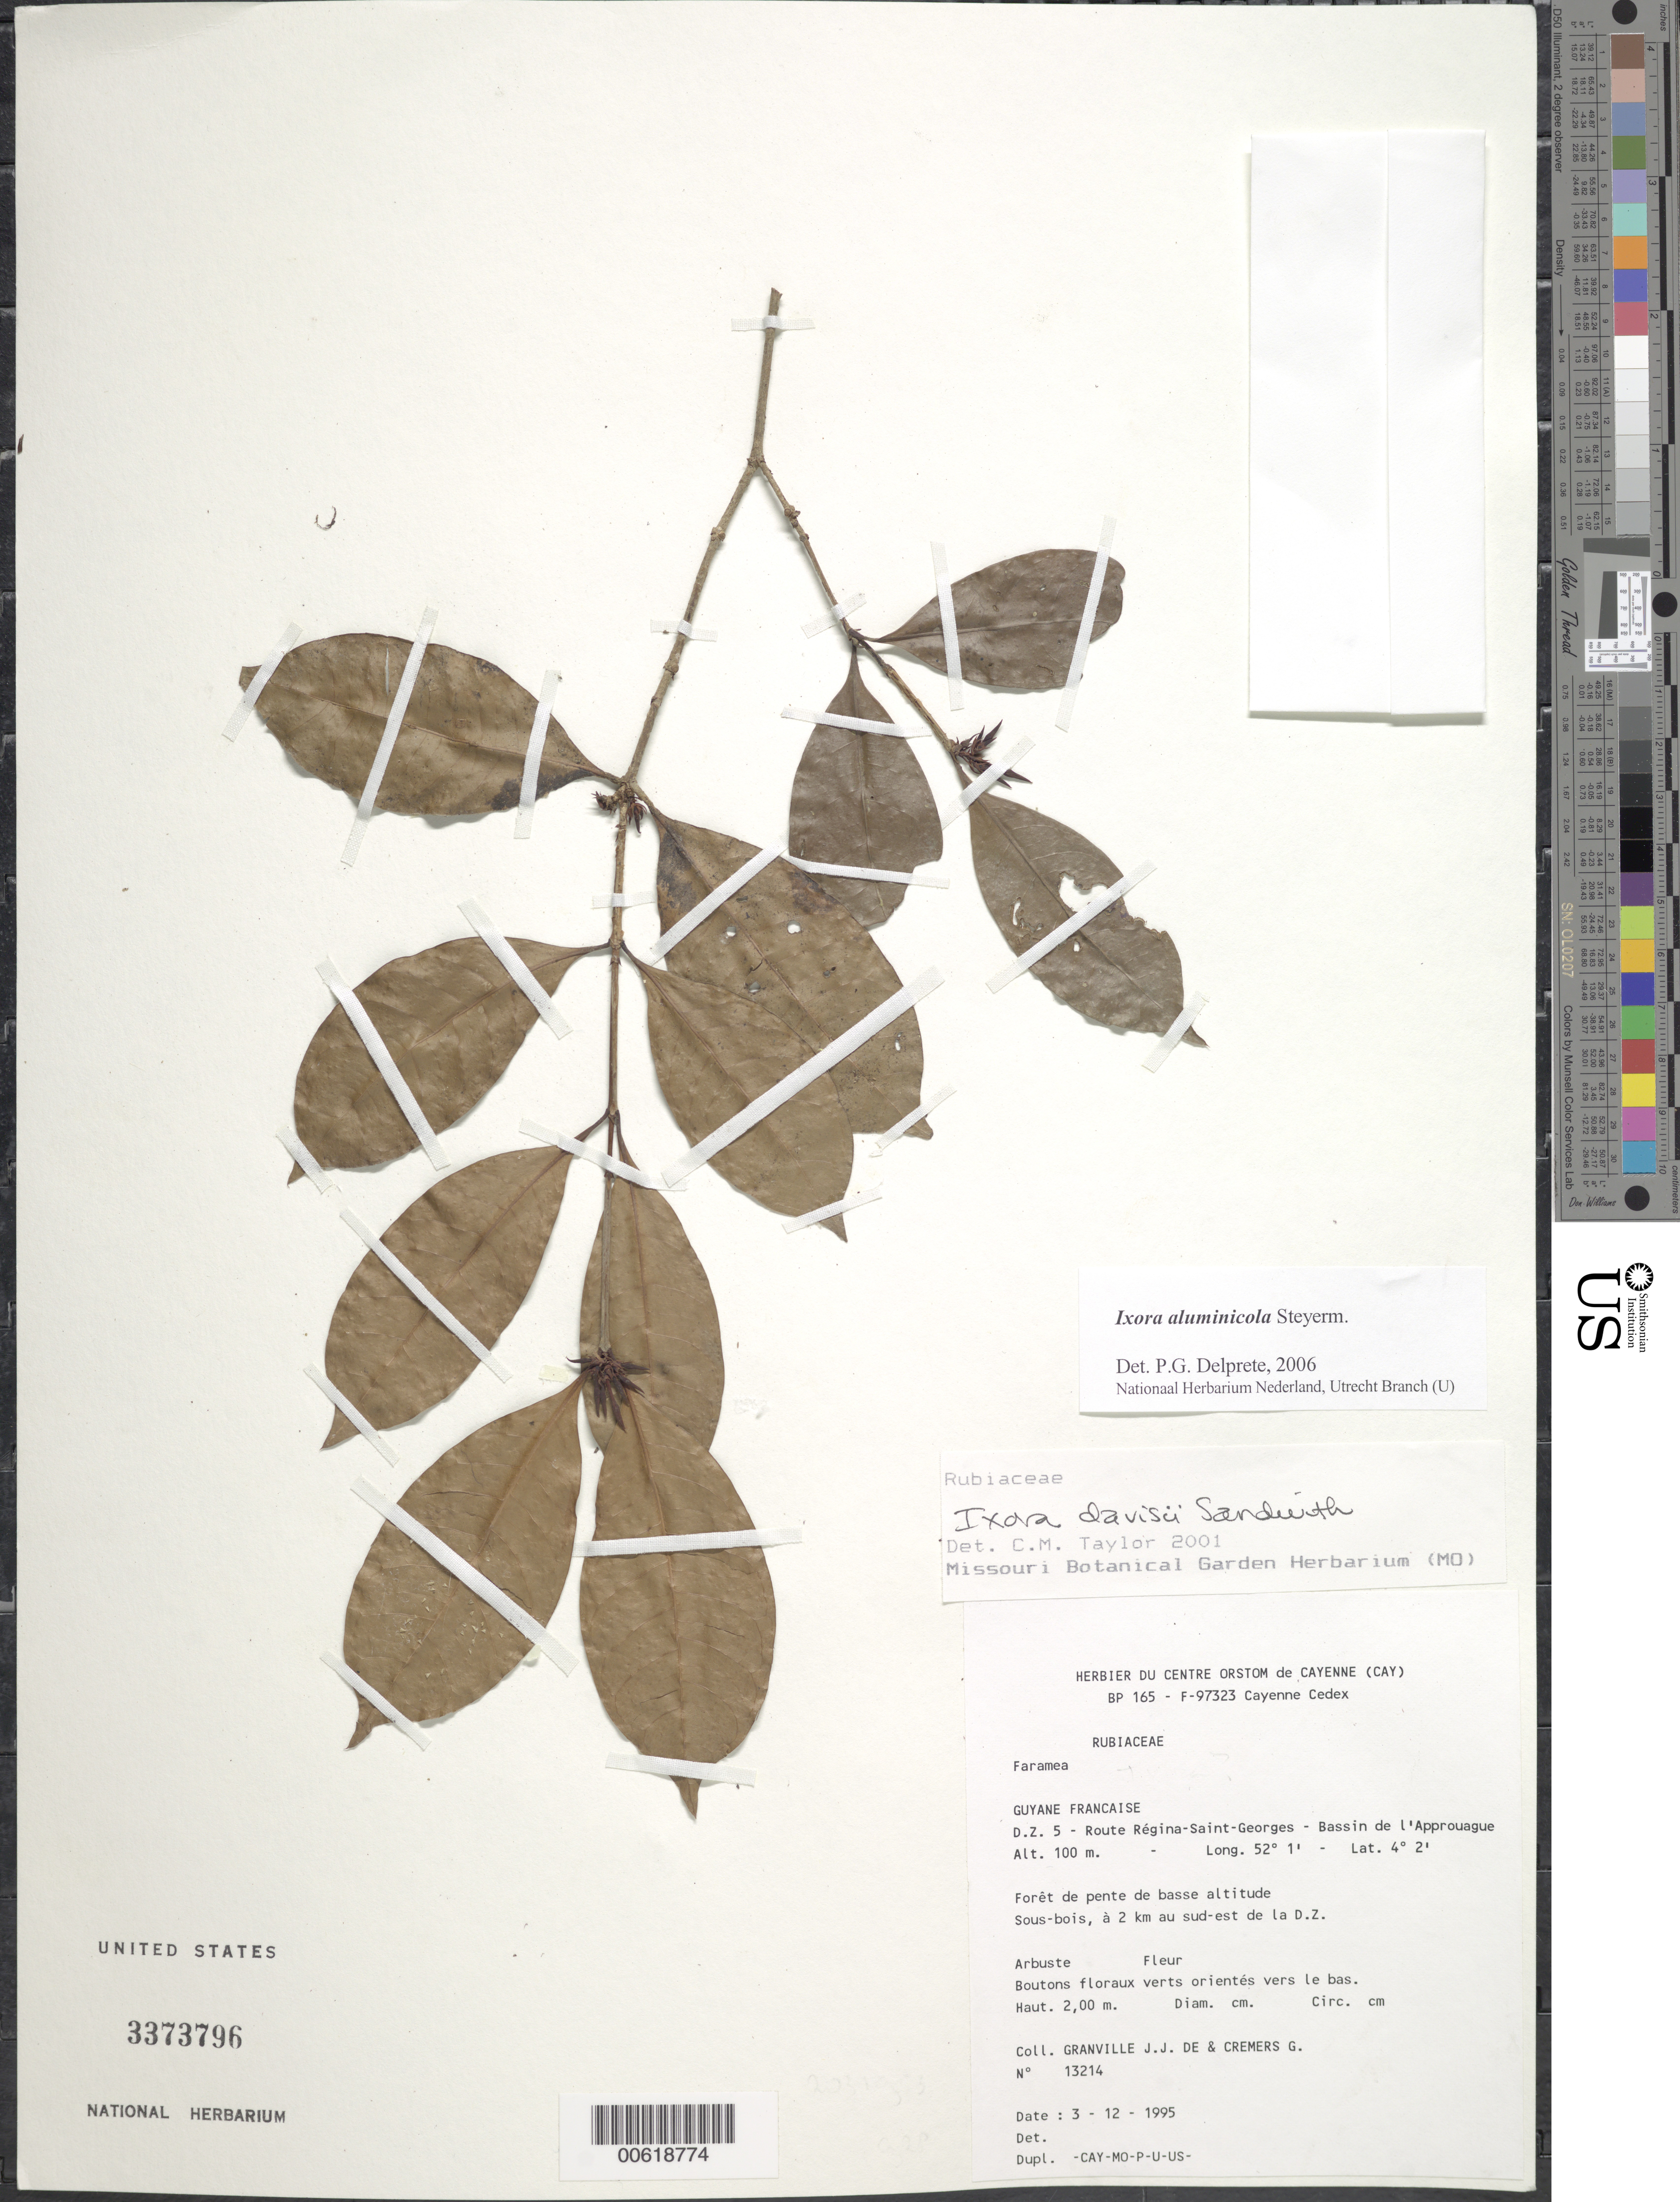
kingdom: Plantae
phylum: Tracheophyta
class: Magnoliopsida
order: Gentianales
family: Rubiaceae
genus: Ixora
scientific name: Ixora aluminicola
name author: Steyerm.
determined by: Delprete, P. G., Herb. de Guyane Cay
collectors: J.-J. de Granville & G. Cremers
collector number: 13214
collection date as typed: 3-Dec-95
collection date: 1995-12-03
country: French Guiana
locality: Route Regina-Saint-Georges, D.Z. 5, Bassin de l'Approuague. A 2 km au sud-est de la D.Z.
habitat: Forêt de pente de basse altitude. Sous-bois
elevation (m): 100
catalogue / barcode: US 3373796